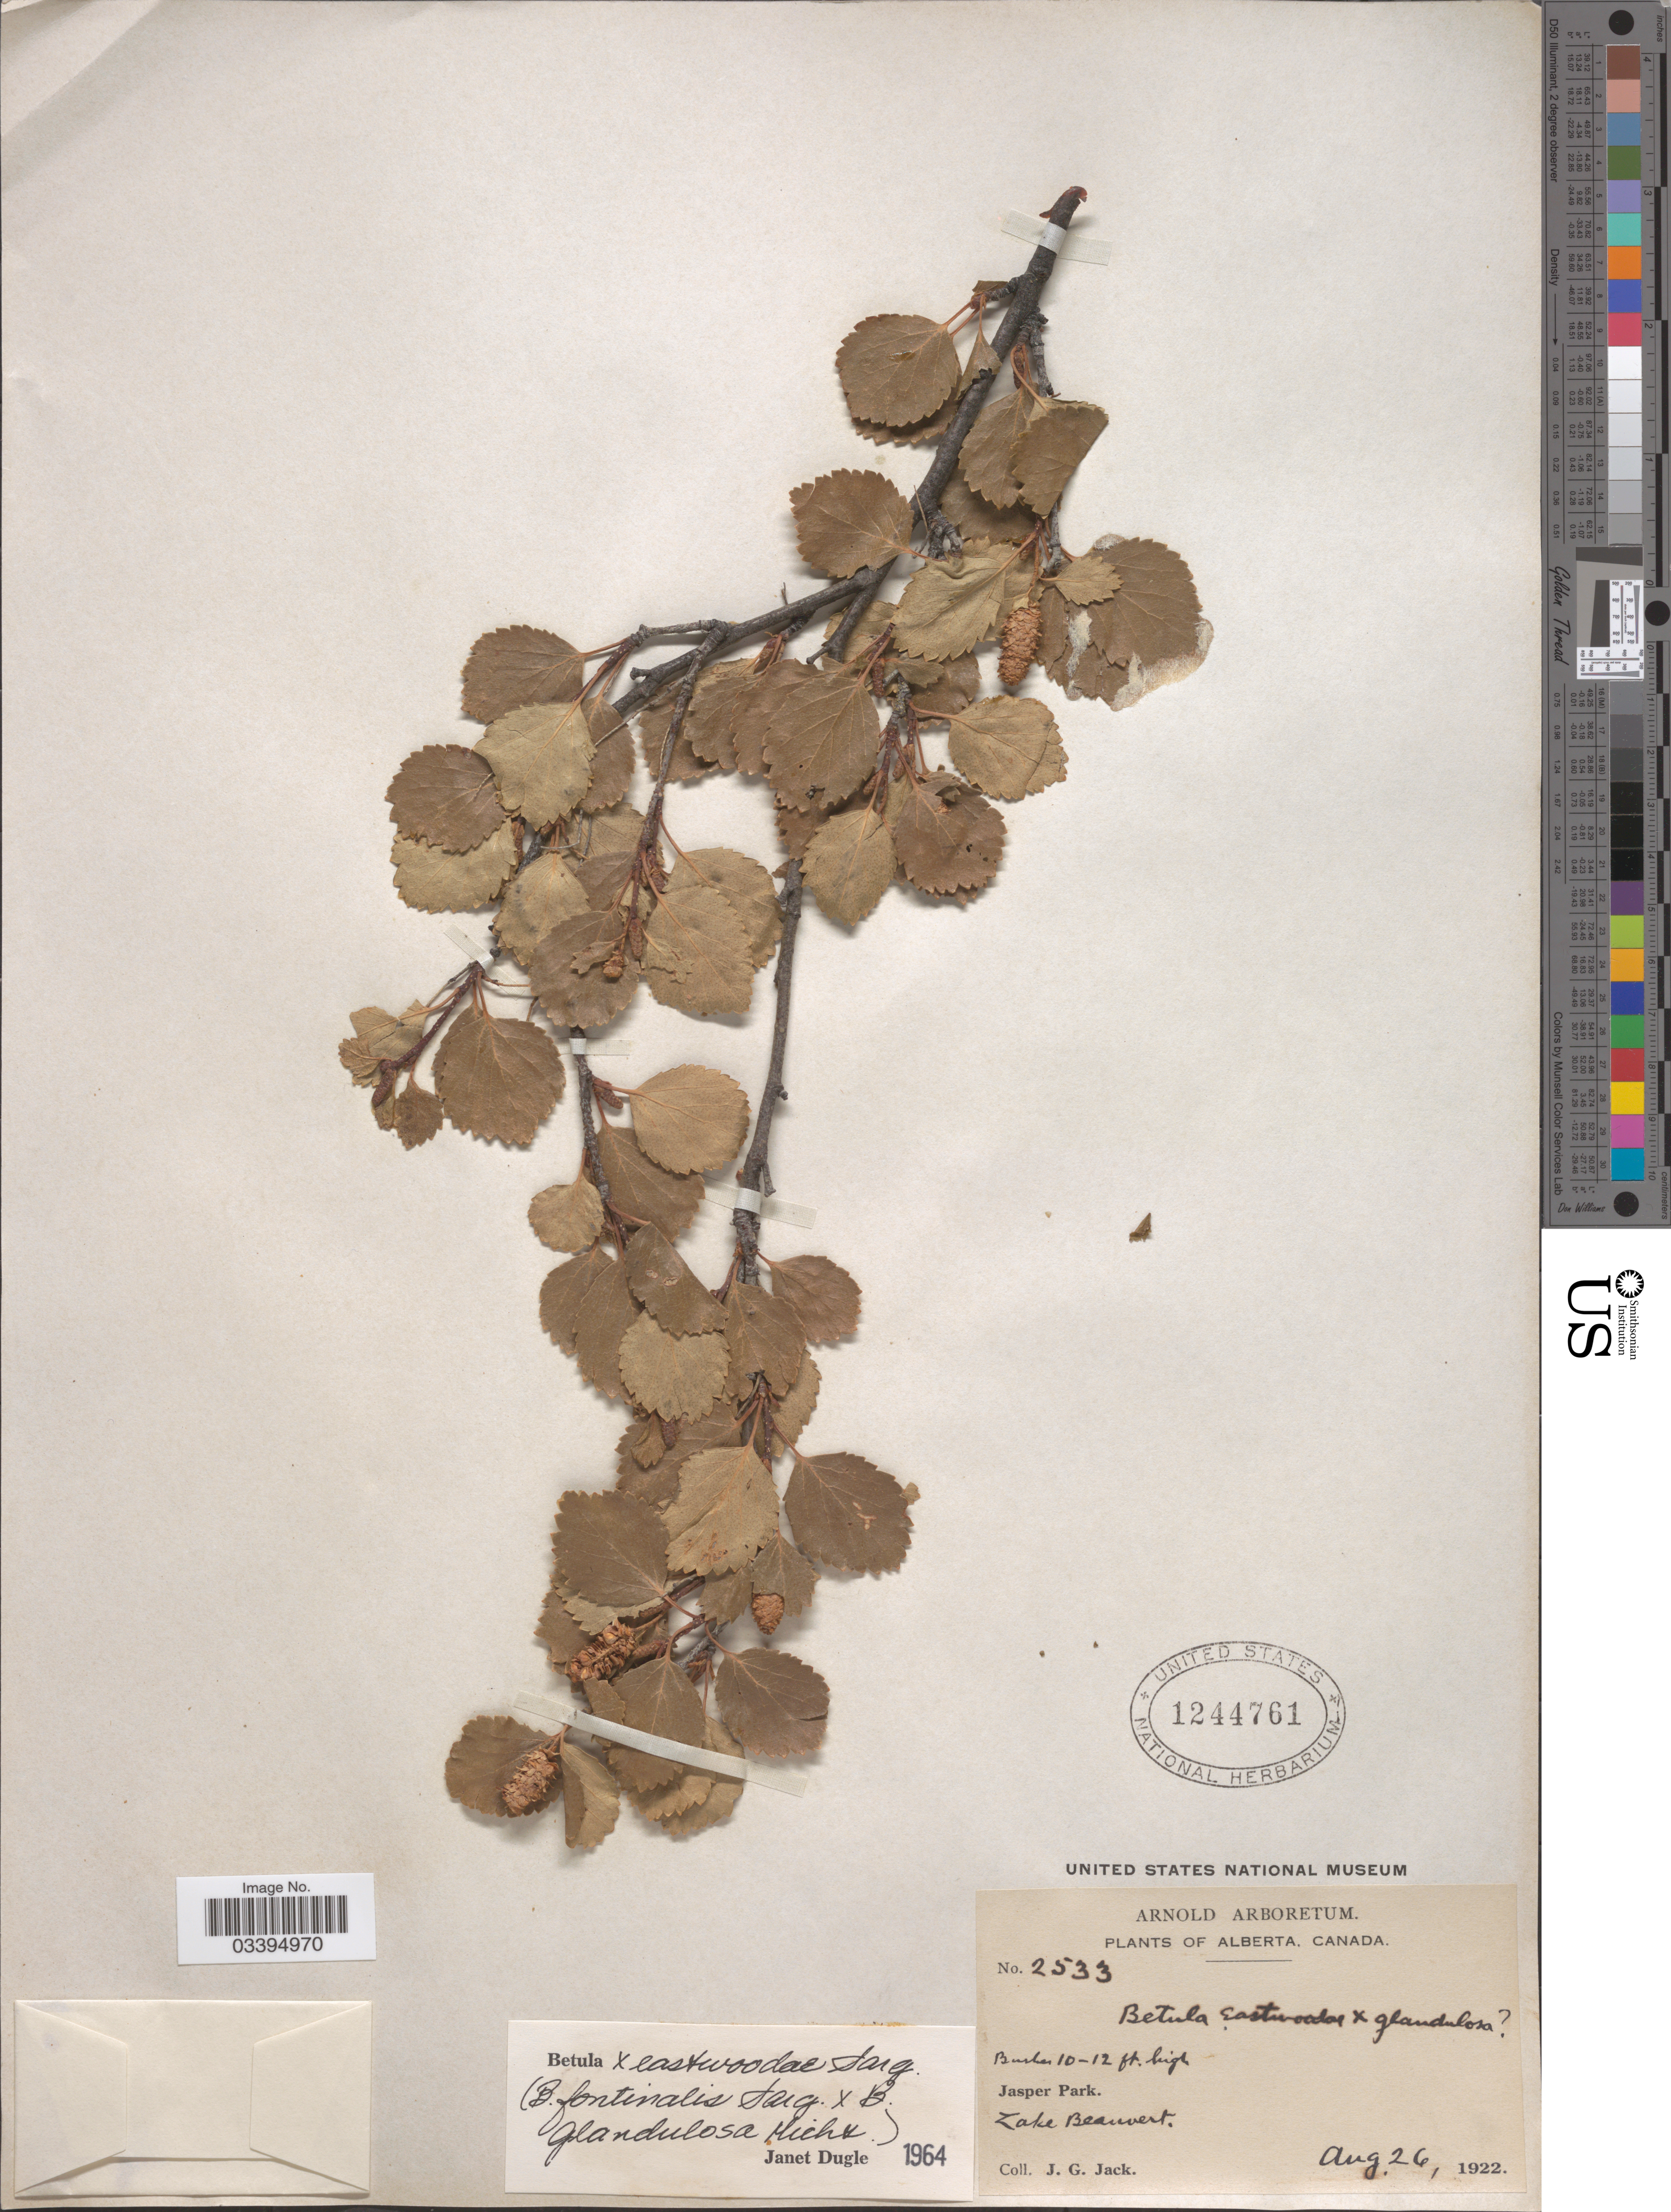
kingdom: Plantae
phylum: Tracheophyta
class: Magnoliopsida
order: Fagales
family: Betulaceae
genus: Betula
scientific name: Betula eastwoodae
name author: Sarg.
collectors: J. G. Jack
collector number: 2533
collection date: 1922-08-26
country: Canada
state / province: Alberta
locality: Jasper Park. Zake Beauvert.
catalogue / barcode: US 1244761